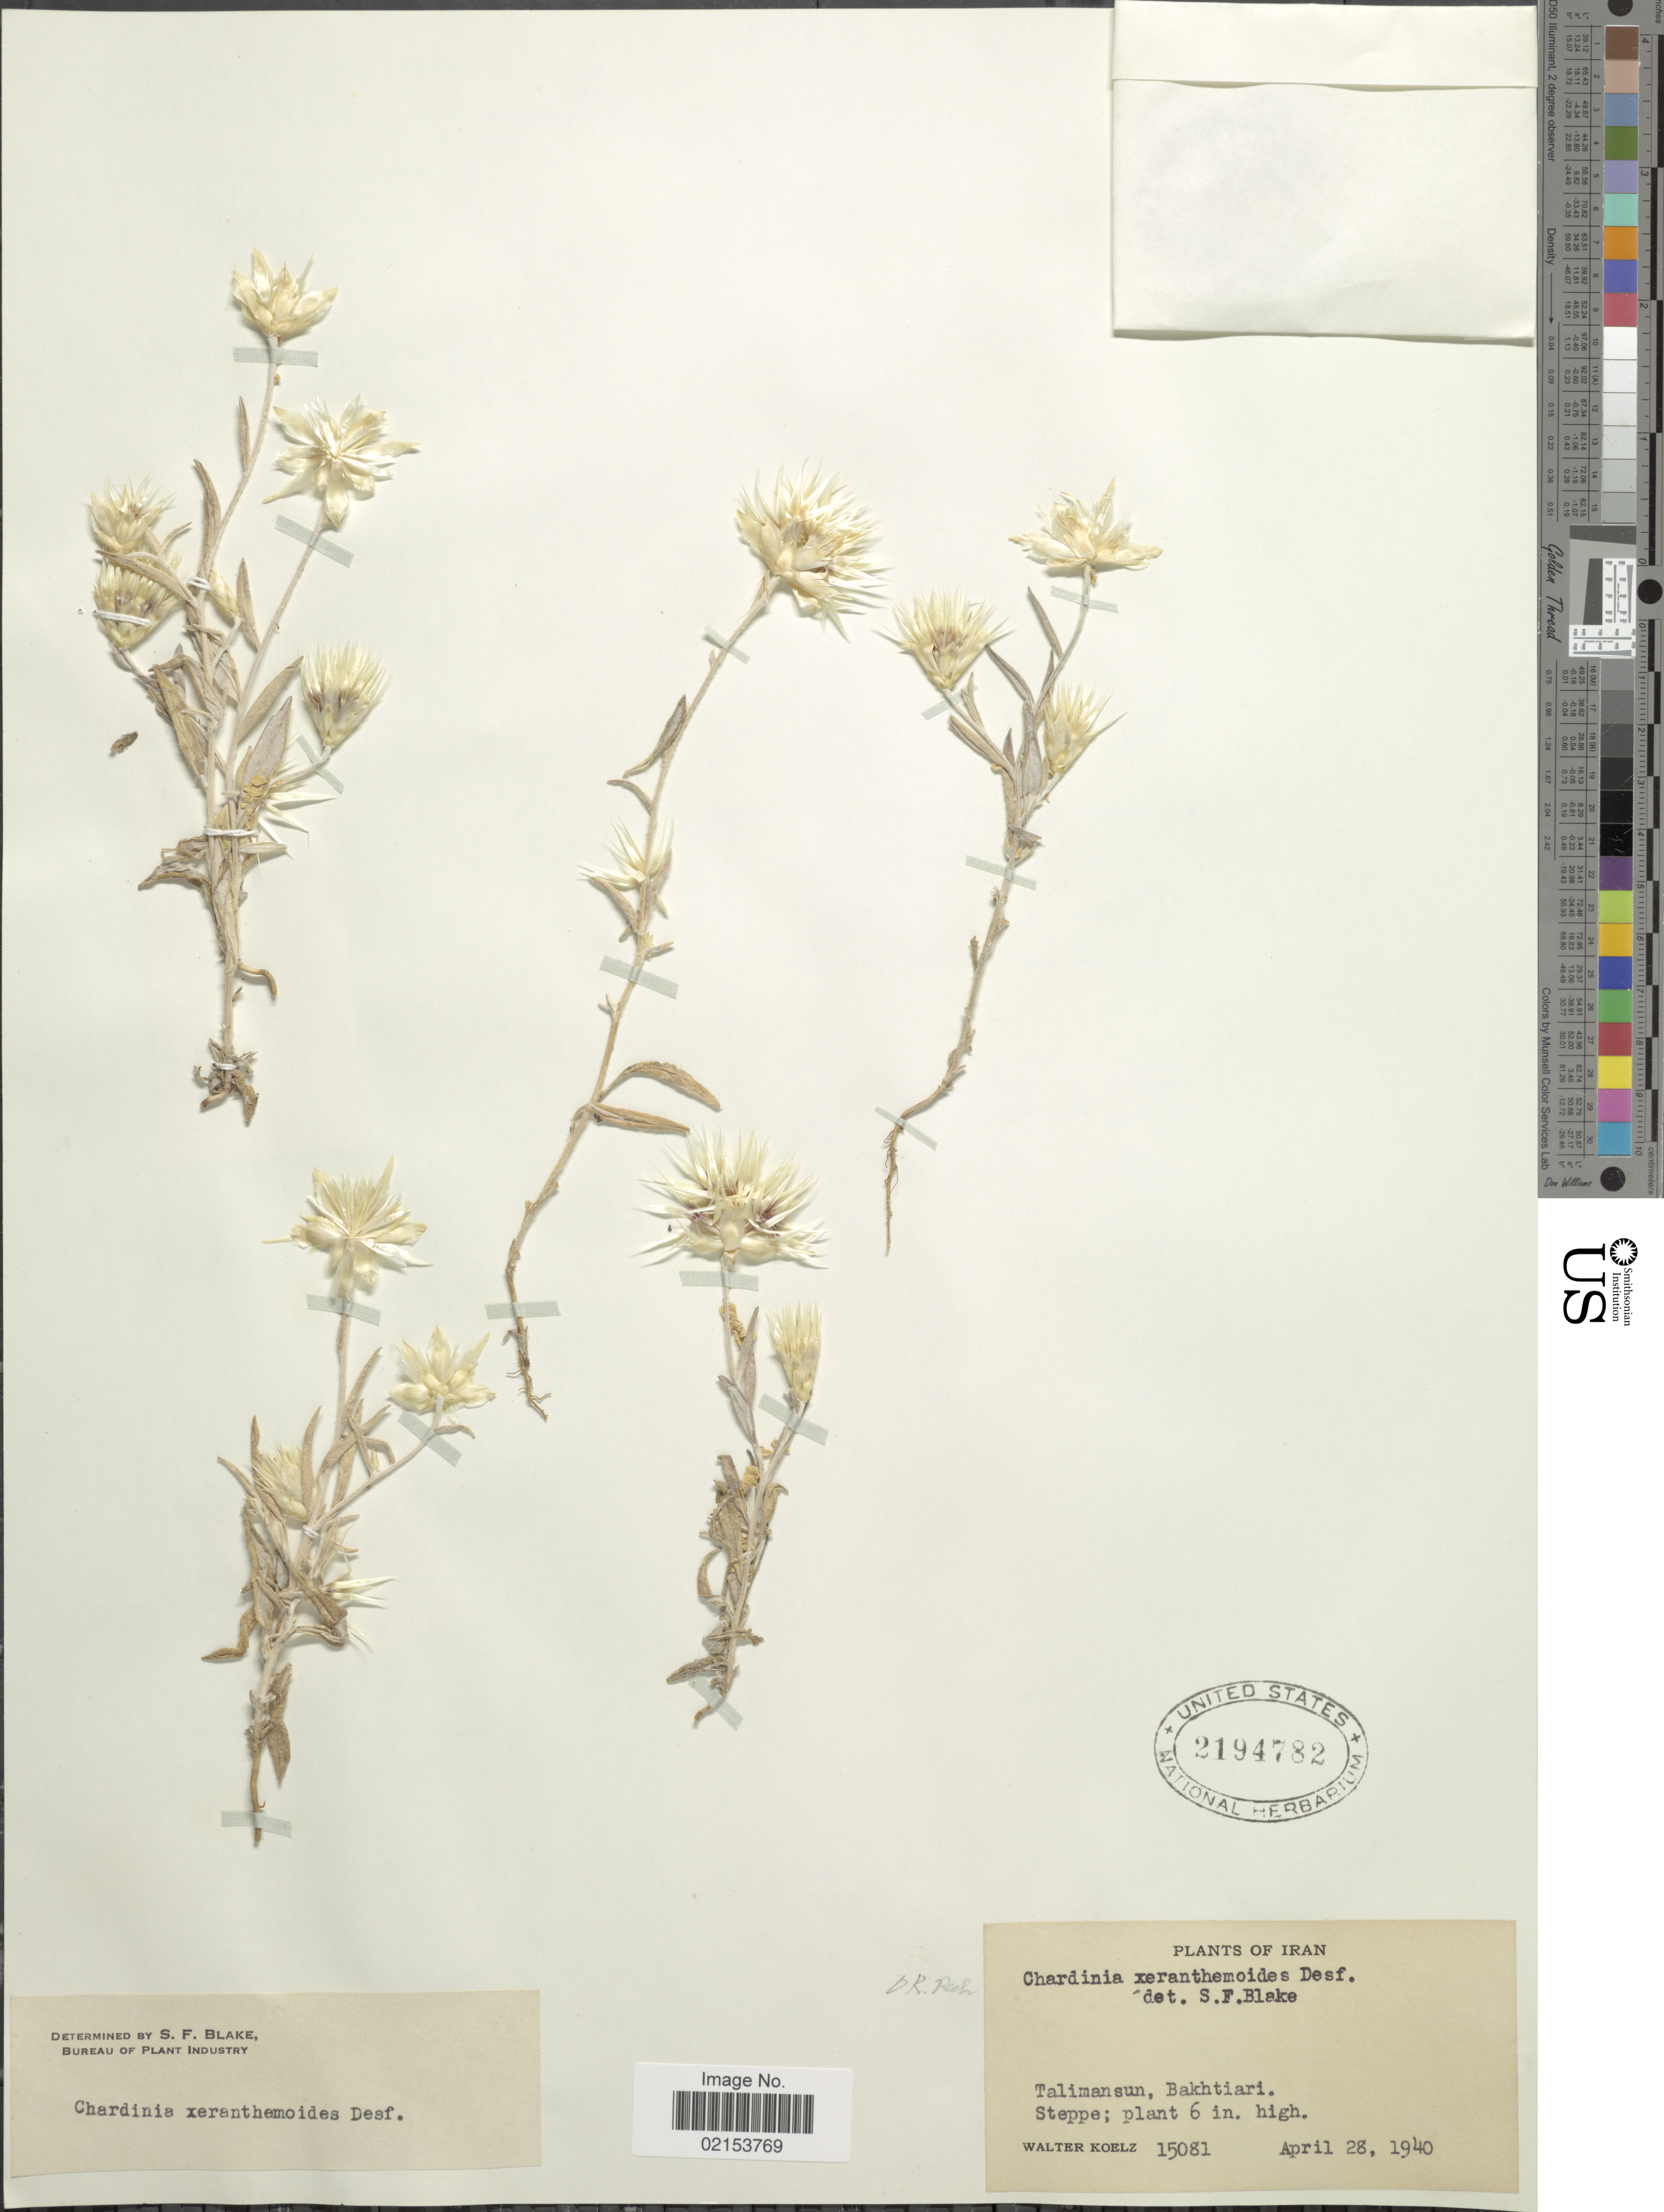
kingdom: Plantae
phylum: Tracheophyta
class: Magnoliopsida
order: Asterales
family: Asteraceae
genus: Chardinia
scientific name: Chardinia orientalis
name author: (L.) Kuntze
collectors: W. N. Koelz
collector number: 15081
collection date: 1940-04-28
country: Iran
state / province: Chahar Mahaal and Bakhtiari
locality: Talimansun. Bakhtiari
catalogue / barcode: US 2194782